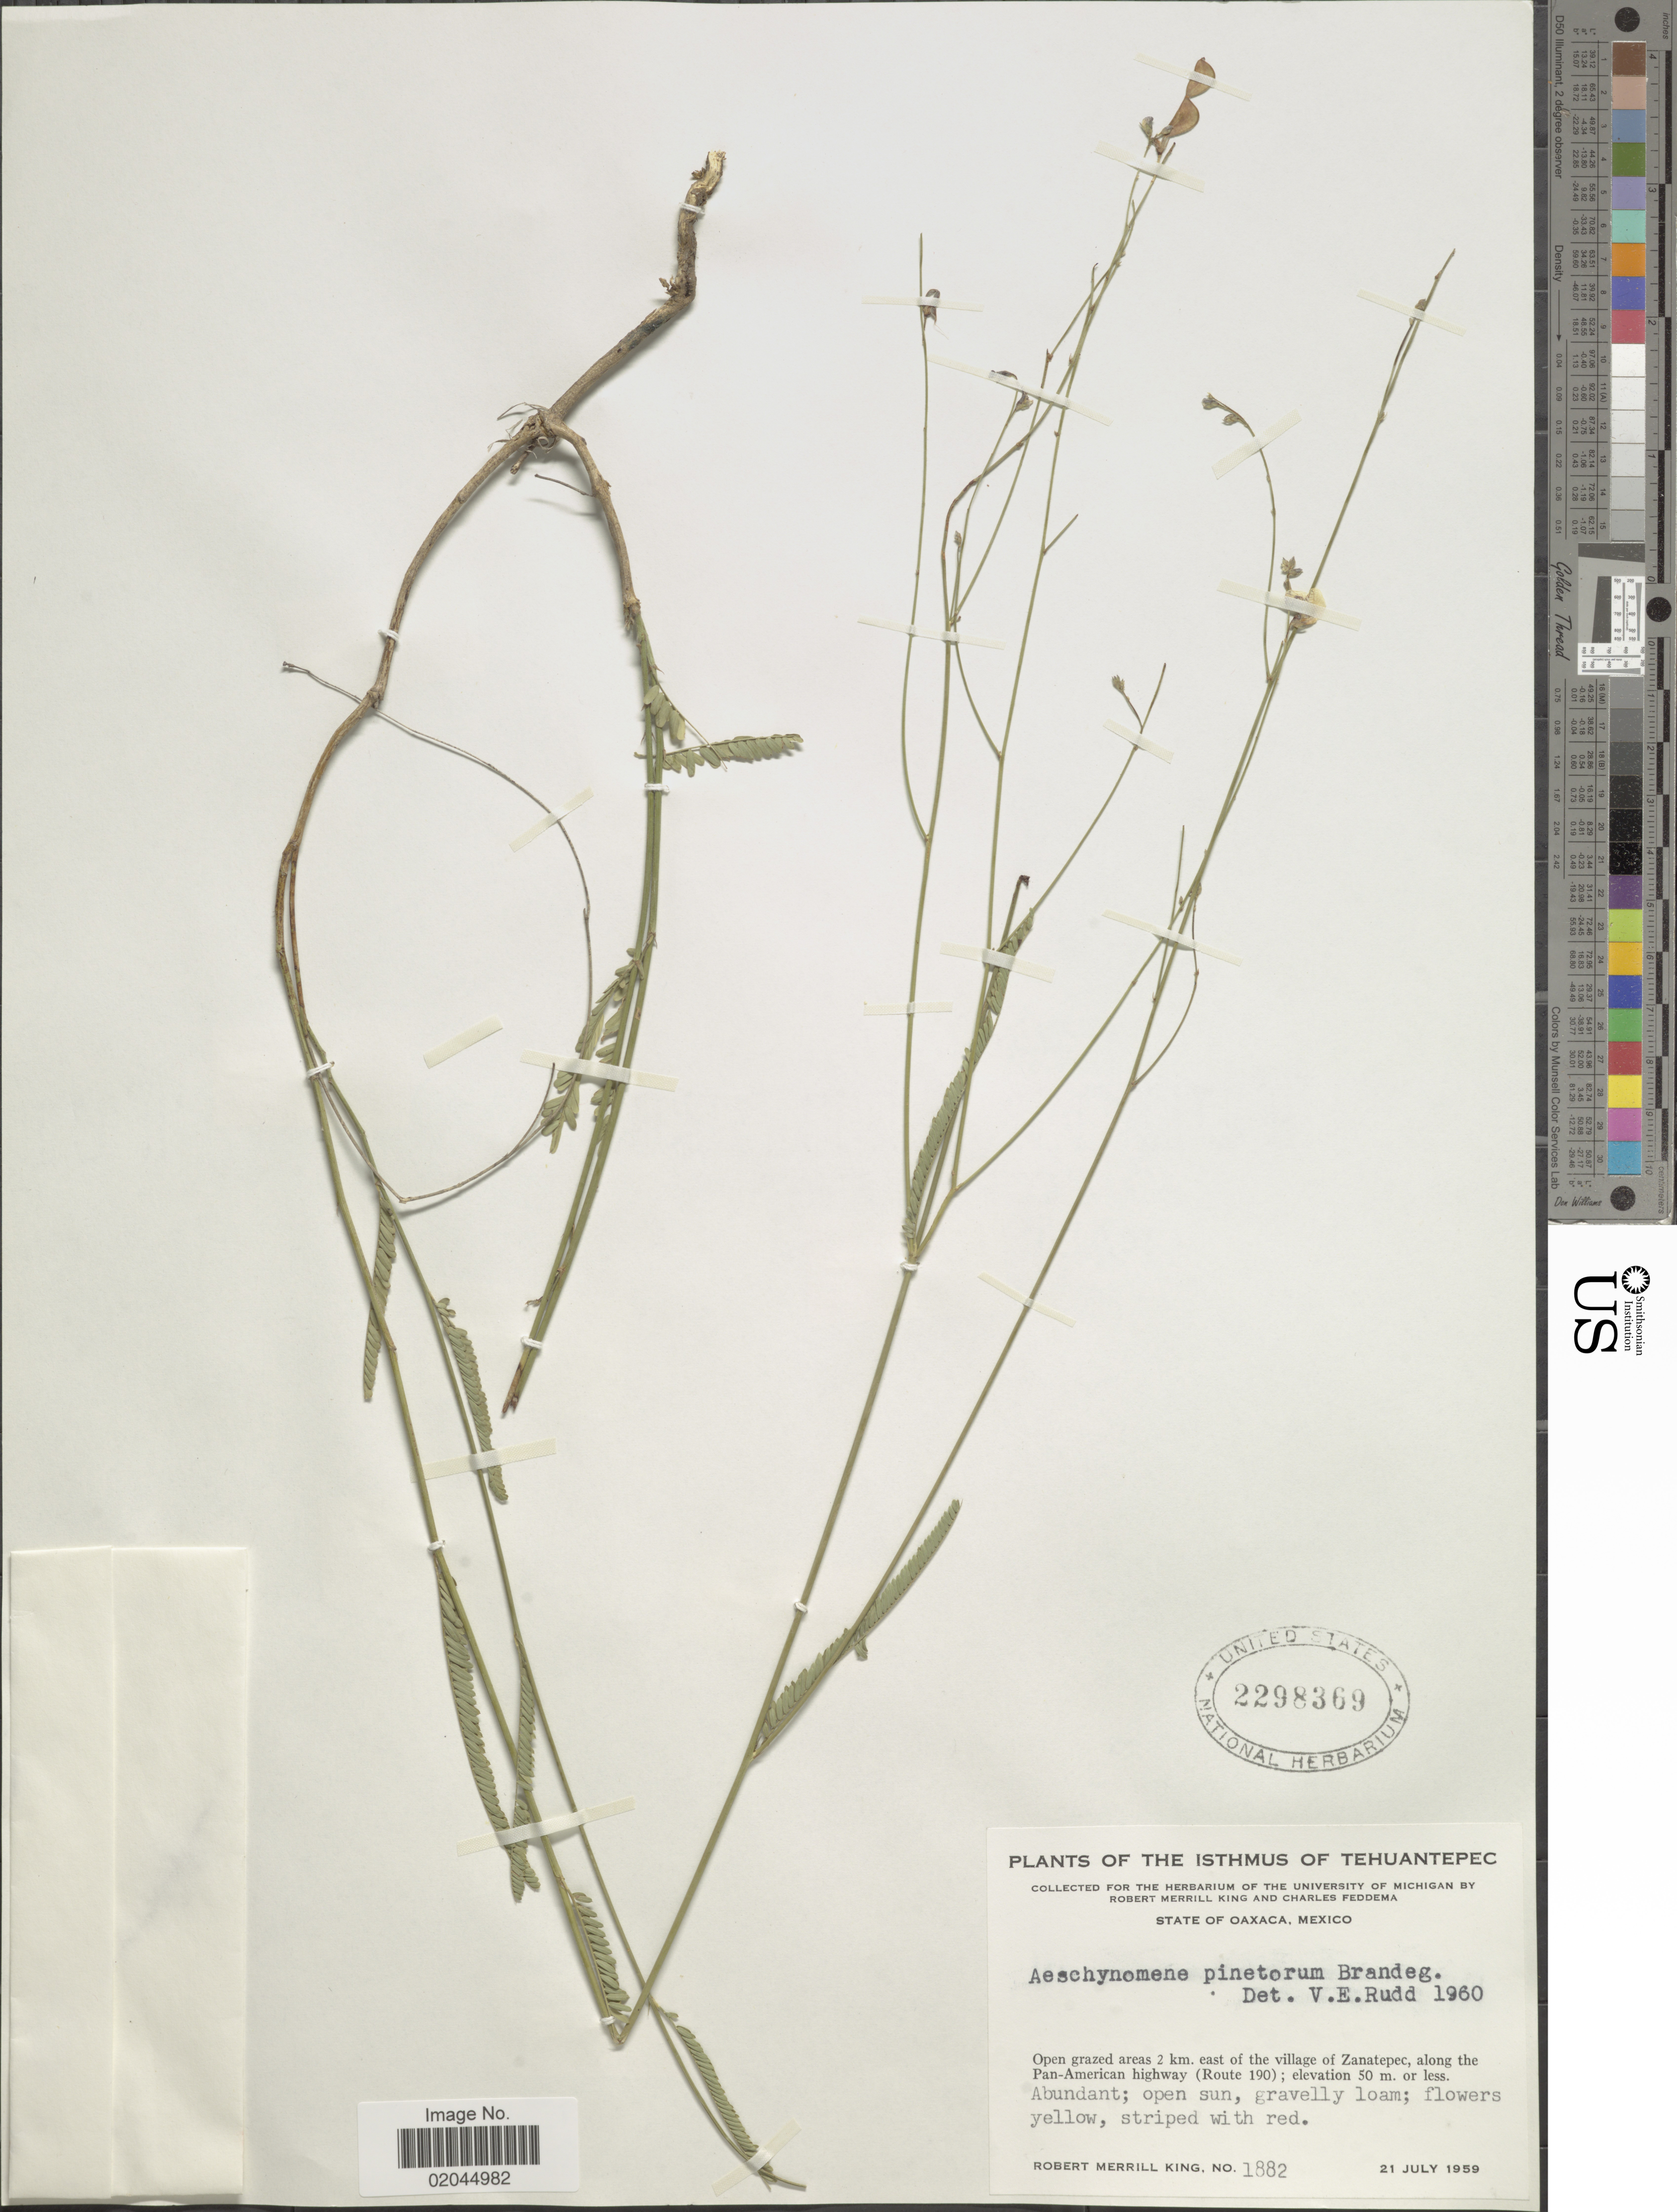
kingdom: Plantae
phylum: Tracheophyta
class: Magnoliopsida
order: Fabales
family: Fabaceae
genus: Aeschynomene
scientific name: Aeschynomene pinetorum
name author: Brandegee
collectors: R. M. King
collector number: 1882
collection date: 1959-07-21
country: Mexico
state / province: Oaxaca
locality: State of Oaxaca, Mexico, The Isthmus of Tehuantepc, Open grazed areas 2 km east of the village of Zanatepec, along the Pan-American highway (Route 190)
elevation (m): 50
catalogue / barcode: US 2298369